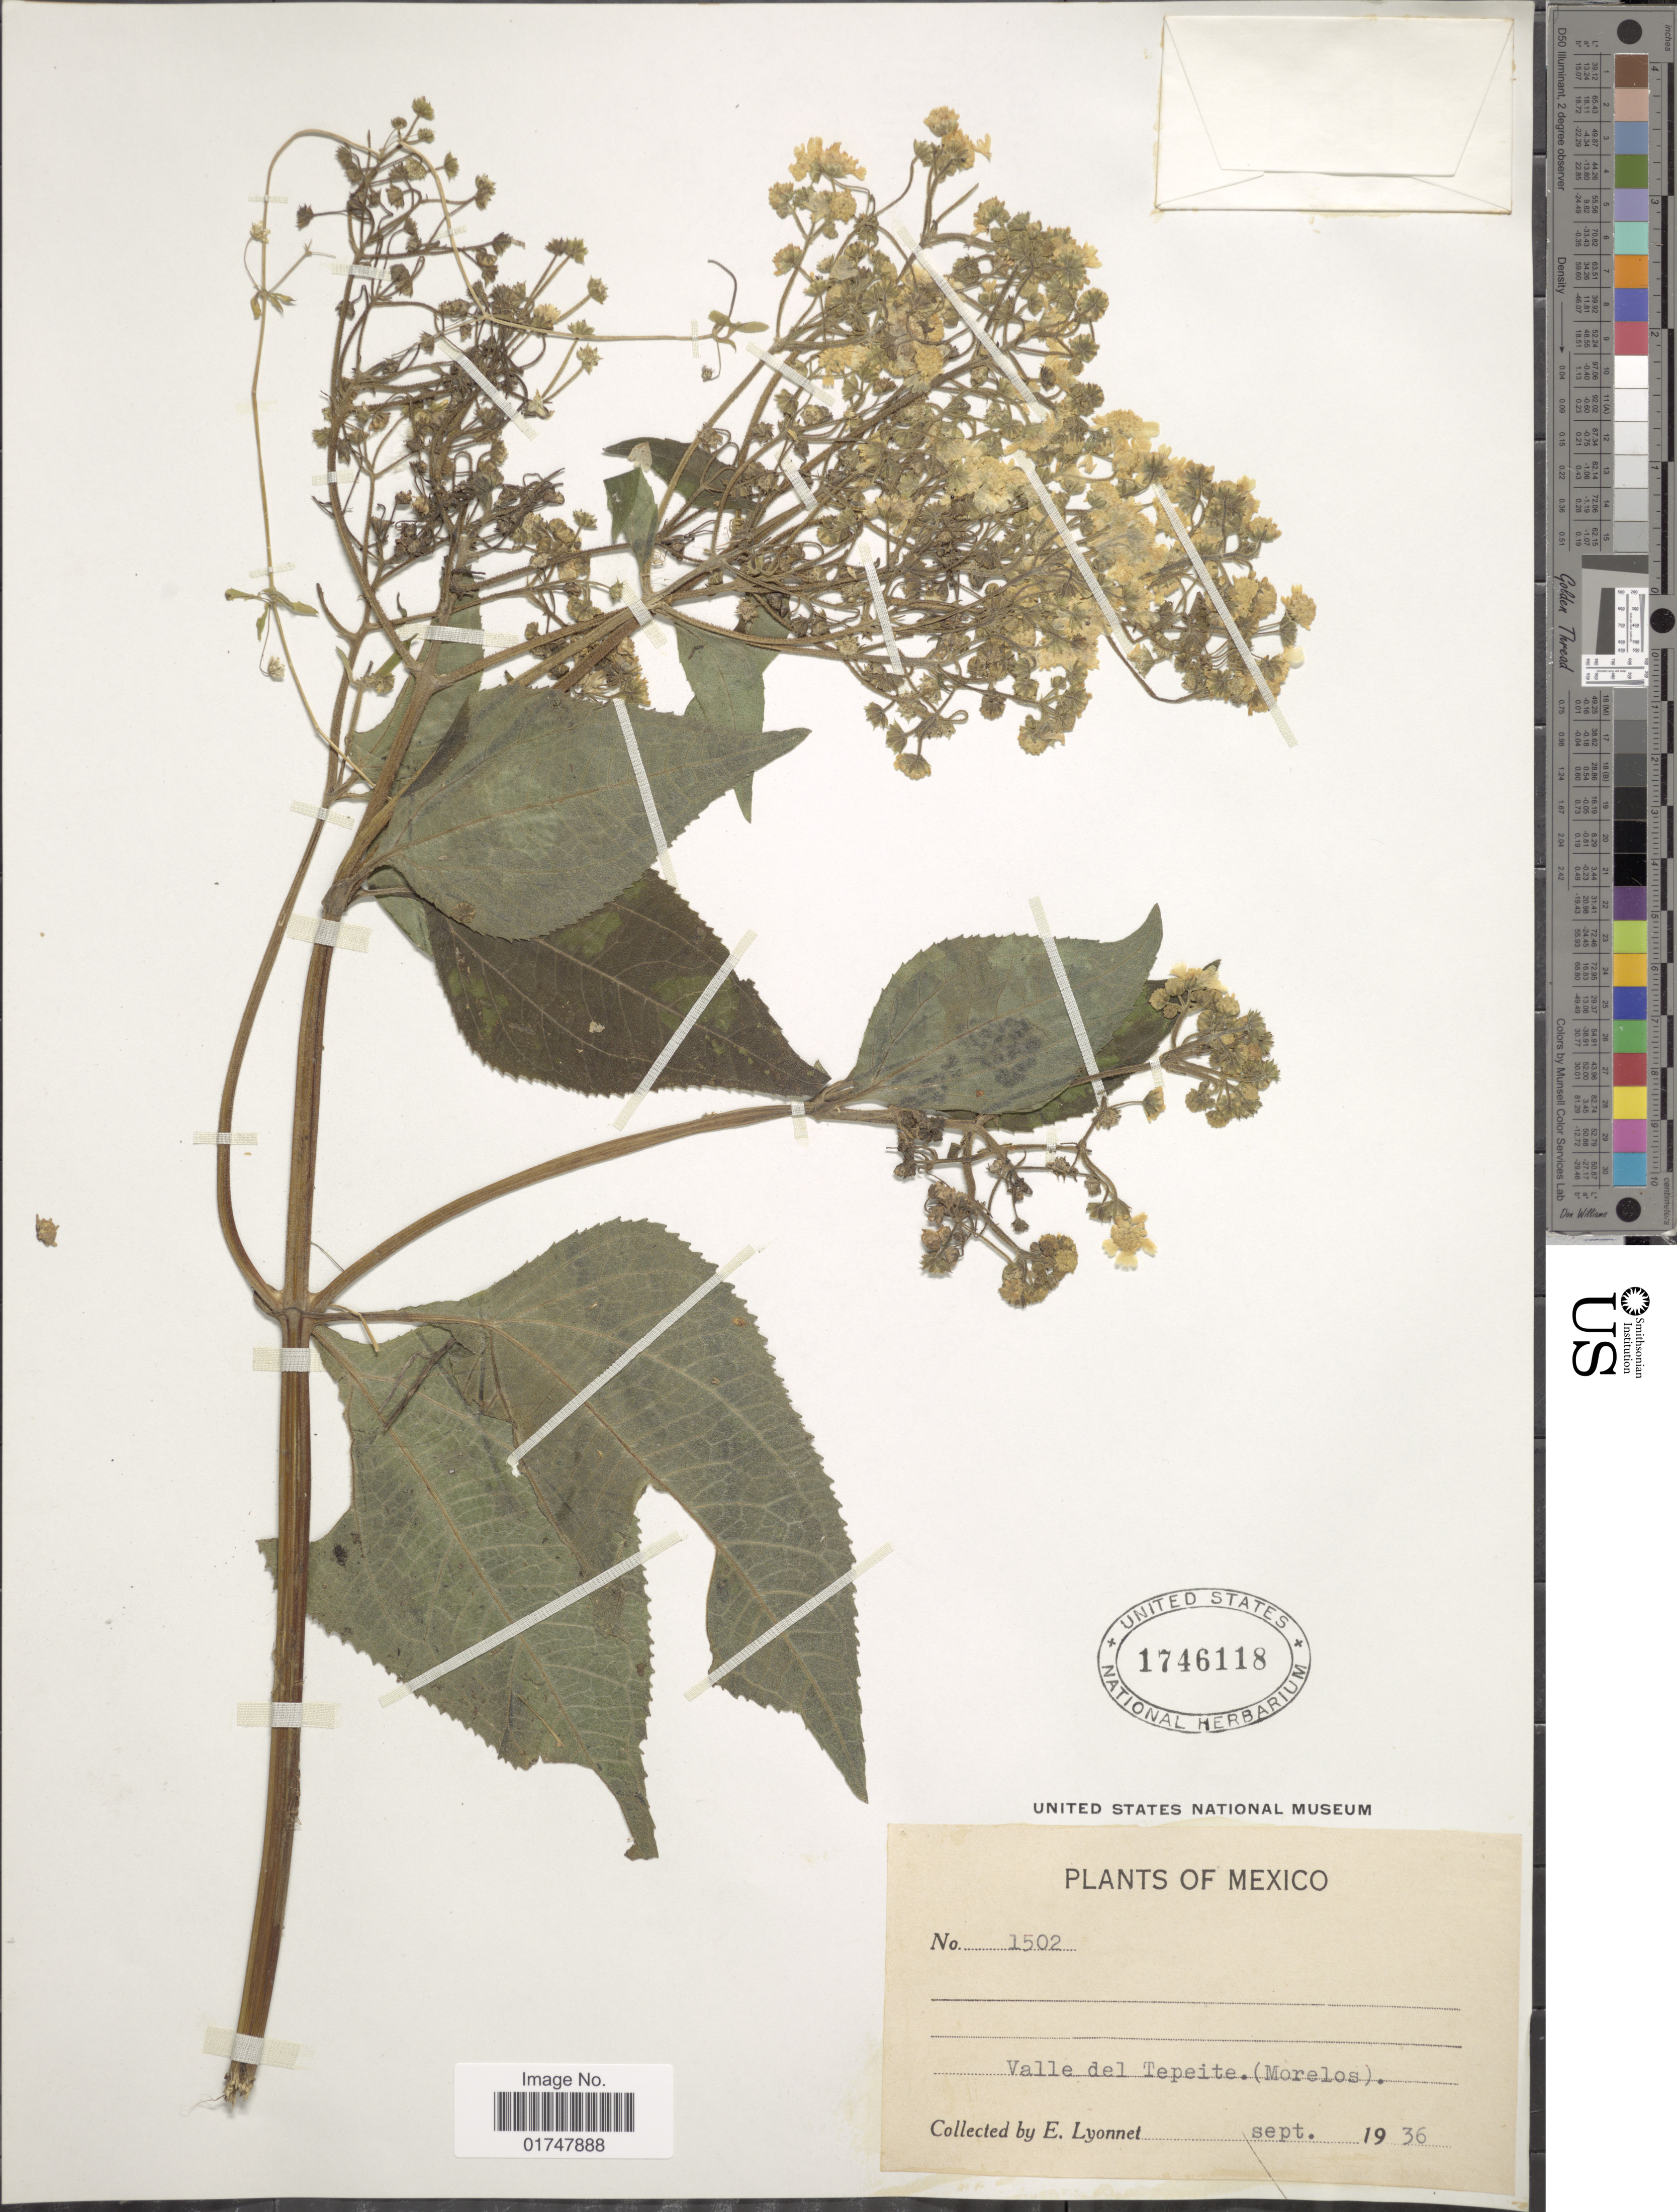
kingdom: Plantae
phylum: Tracheophyta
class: Magnoliopsida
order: Asterales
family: Asteraceae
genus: Trigonospermum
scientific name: Trigonospermum melampodioides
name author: DC.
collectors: E. Lyonnet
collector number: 1502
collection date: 1936-09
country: Mexico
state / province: Morelos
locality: Valle del Tepeite ( Morelos)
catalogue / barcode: US 1746118